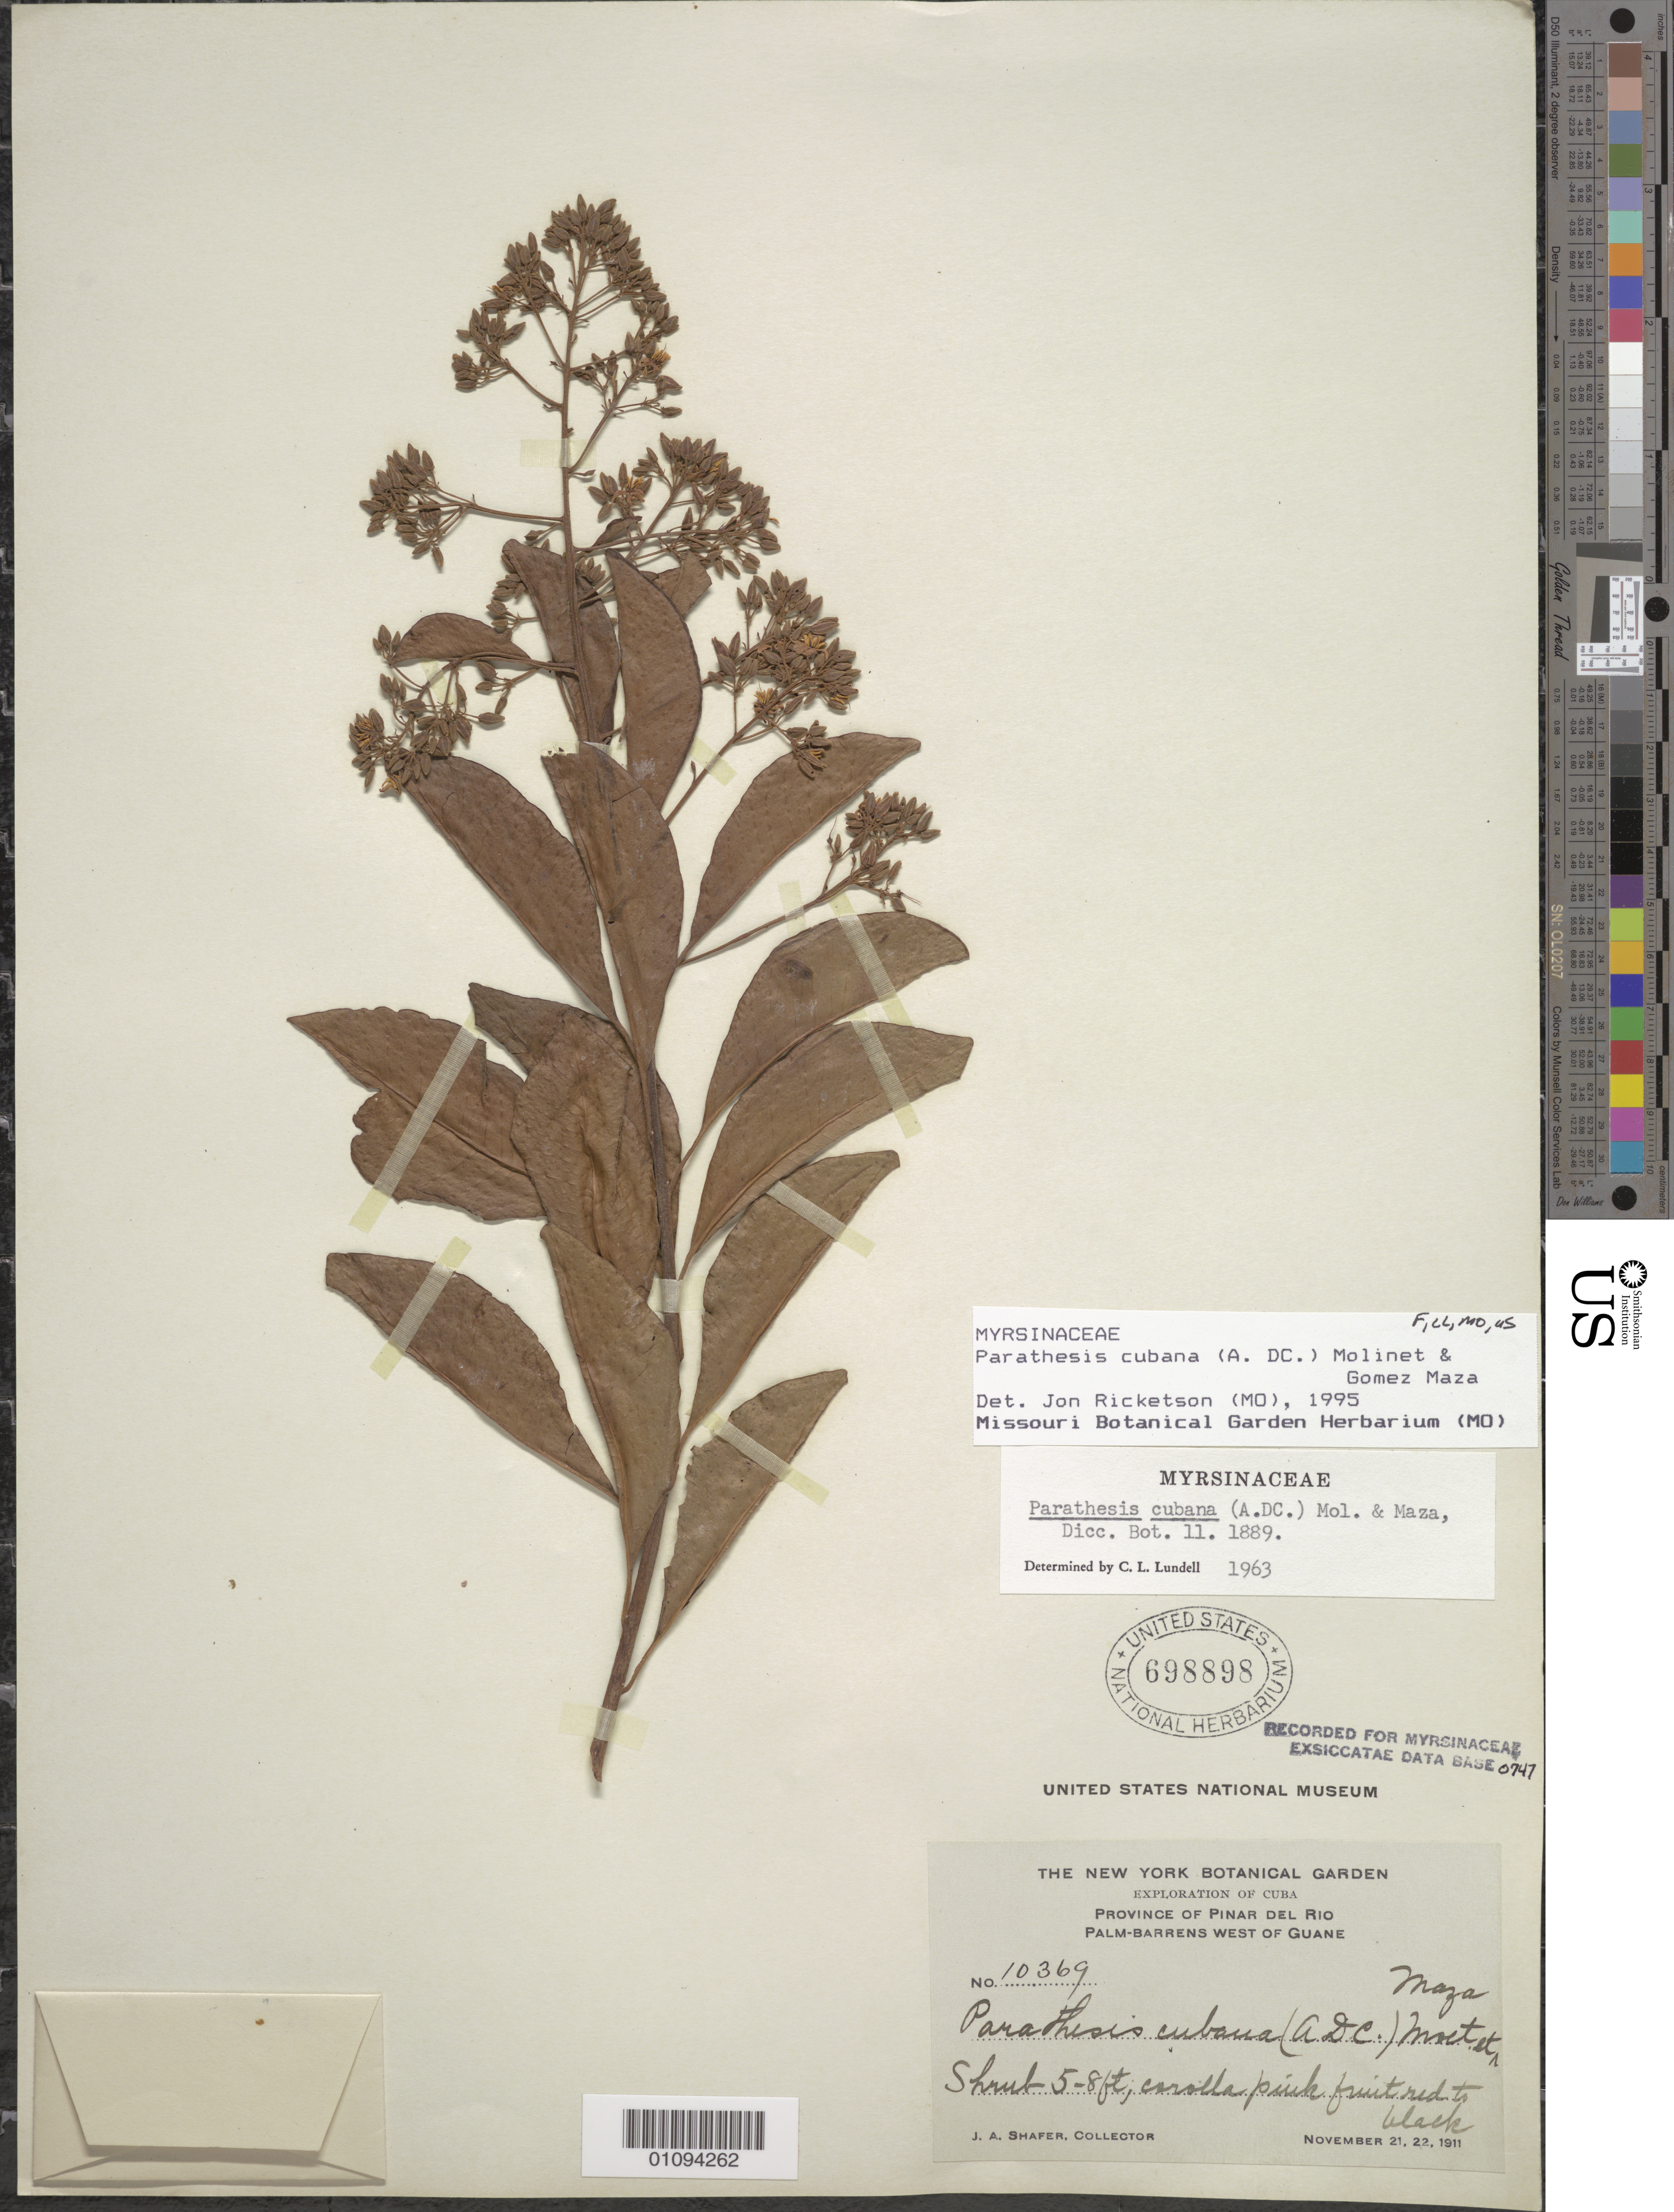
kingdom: Plantae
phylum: Tracheophyta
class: Magnoliopsida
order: Ericales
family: Primulaceae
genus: Parathesis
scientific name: Parathesis cubana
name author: (A. DC.) Molinet & M. Gómez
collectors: J. A. Shafer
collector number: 10369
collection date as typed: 21 Nov 1911 and 22 Nov 1911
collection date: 1911-11-21,1911-11-22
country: Cuba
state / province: Pinar del Rio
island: Cuba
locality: Palm-Barrens W of Guane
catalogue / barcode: US 698898